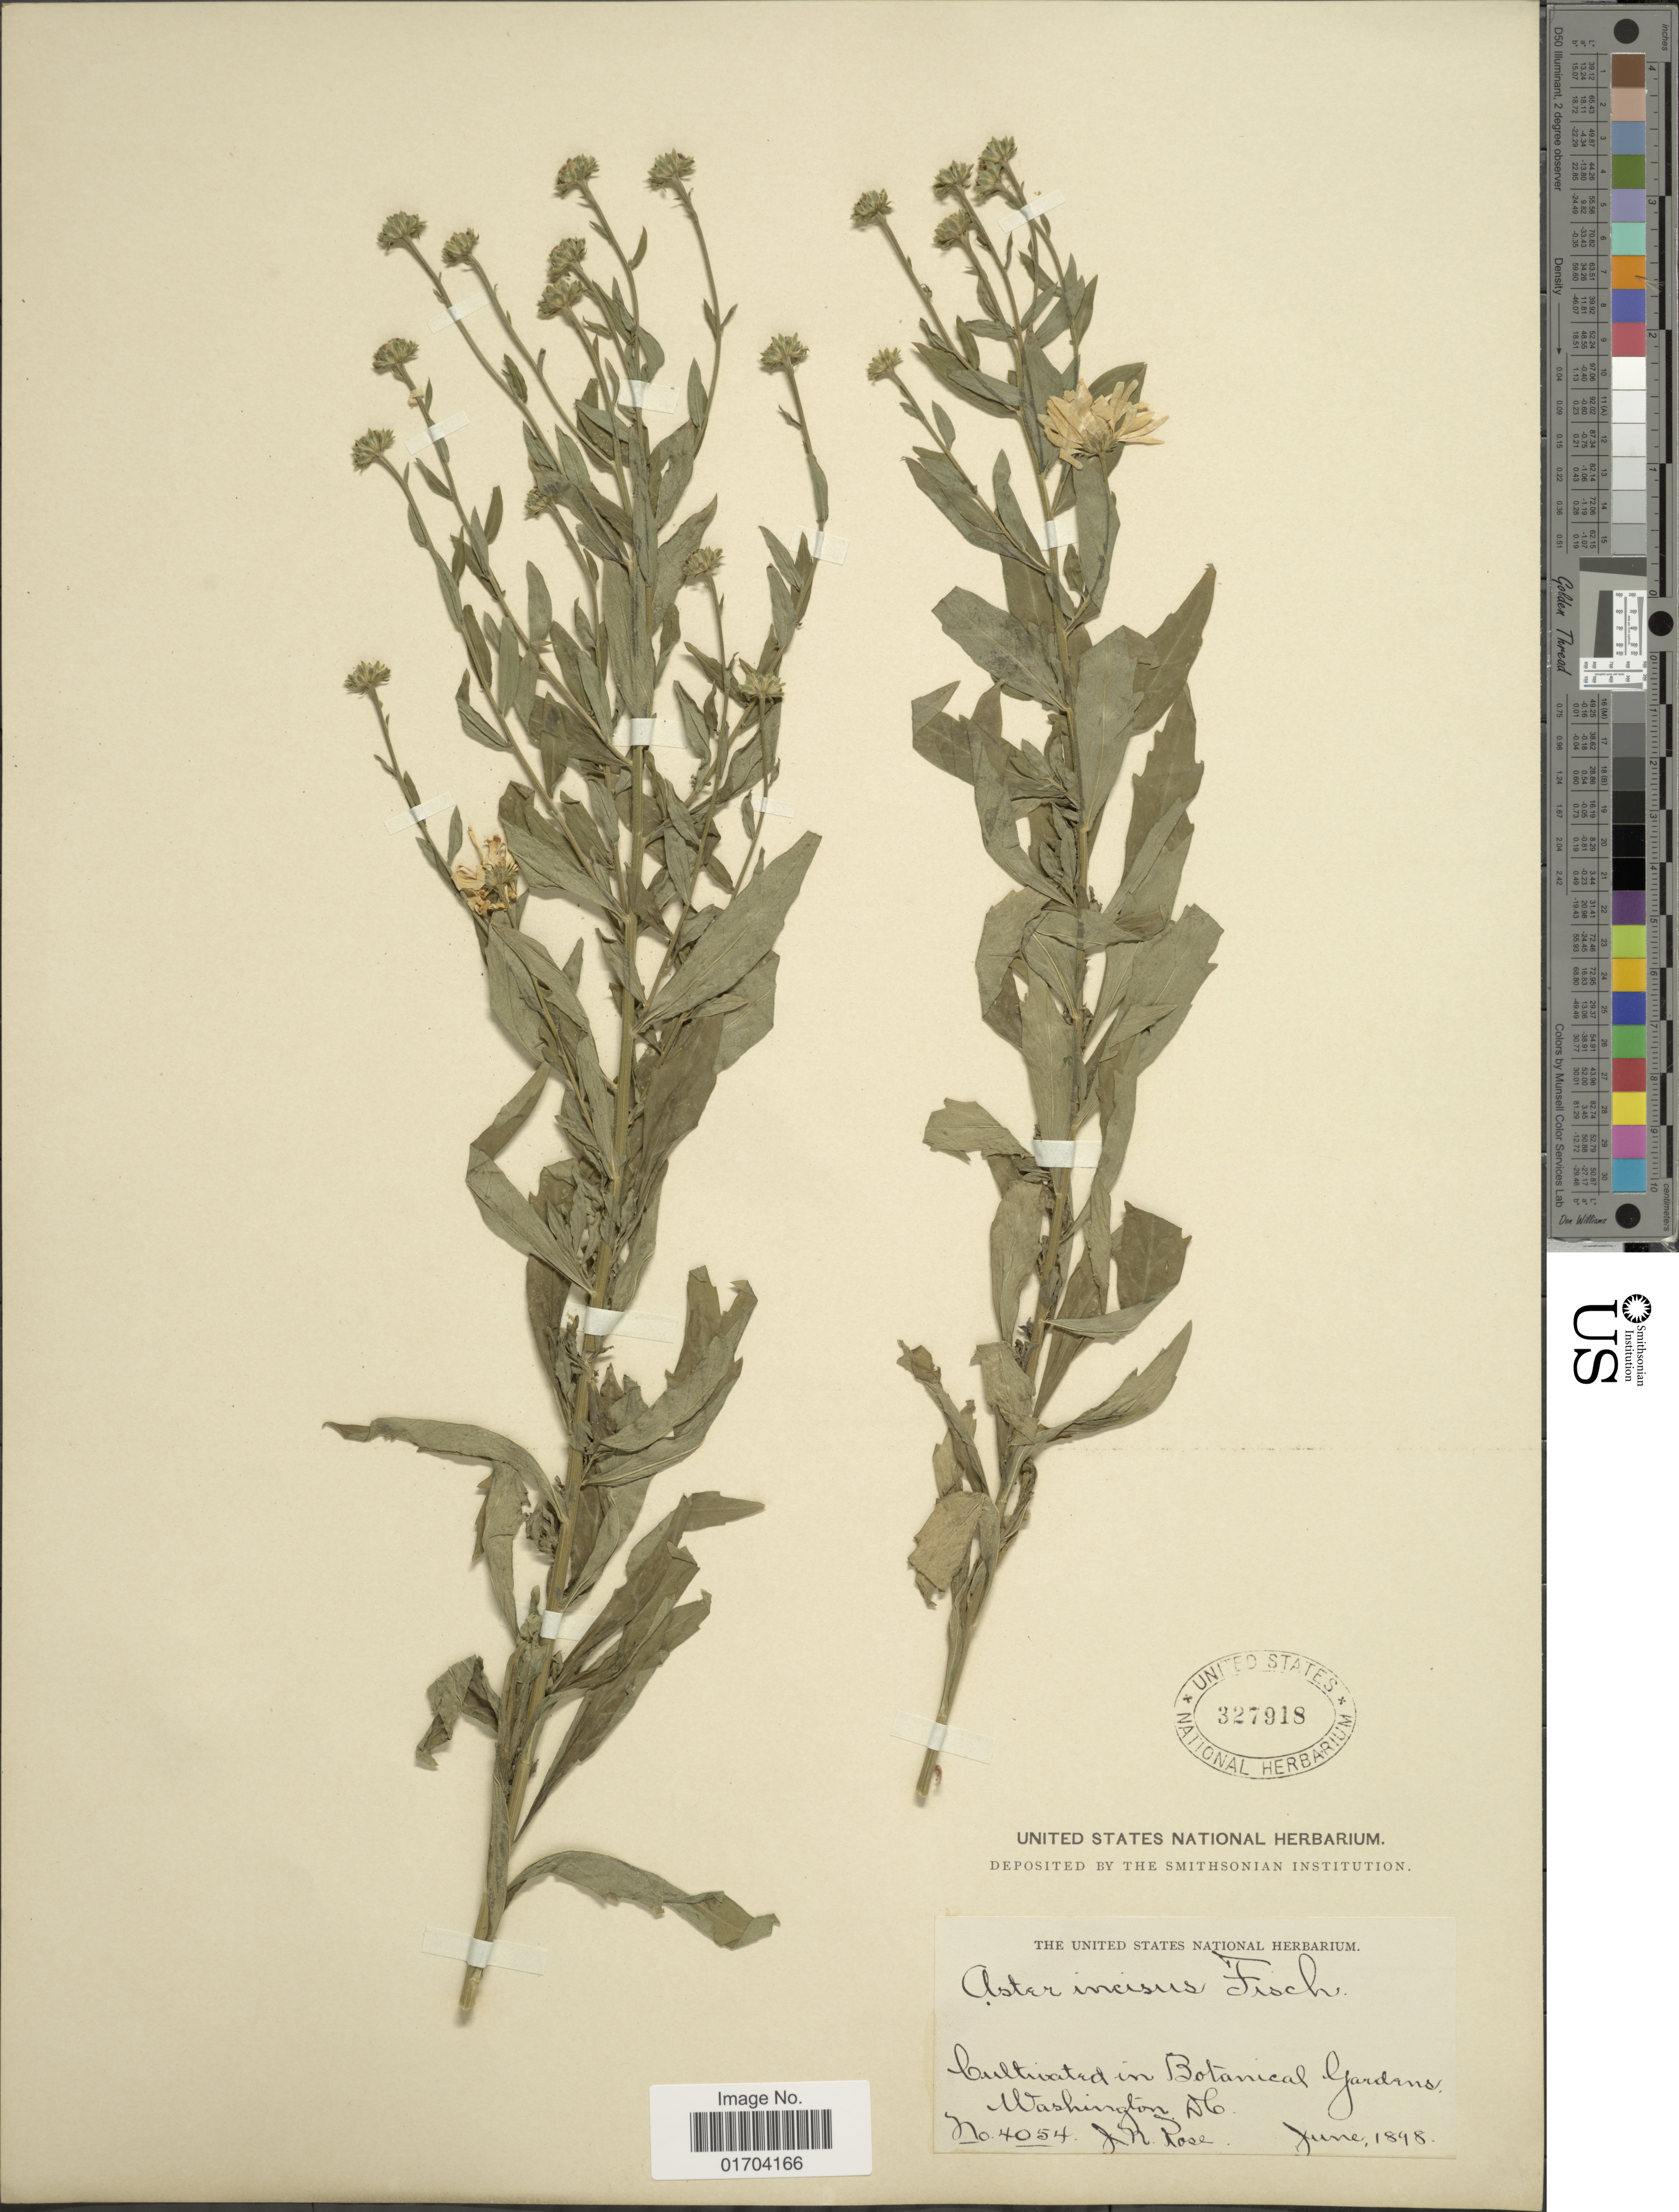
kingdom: Plantae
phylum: Tracheophyta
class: Magnoliopsida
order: Asterales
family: Asteraceae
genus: Symphyotrichum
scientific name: Symphyotrichum sp.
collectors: J. N. Rose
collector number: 4054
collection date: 1898-06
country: United States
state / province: District of Columbia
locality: Botanical Garden, Washington, D. C.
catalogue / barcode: US 327918